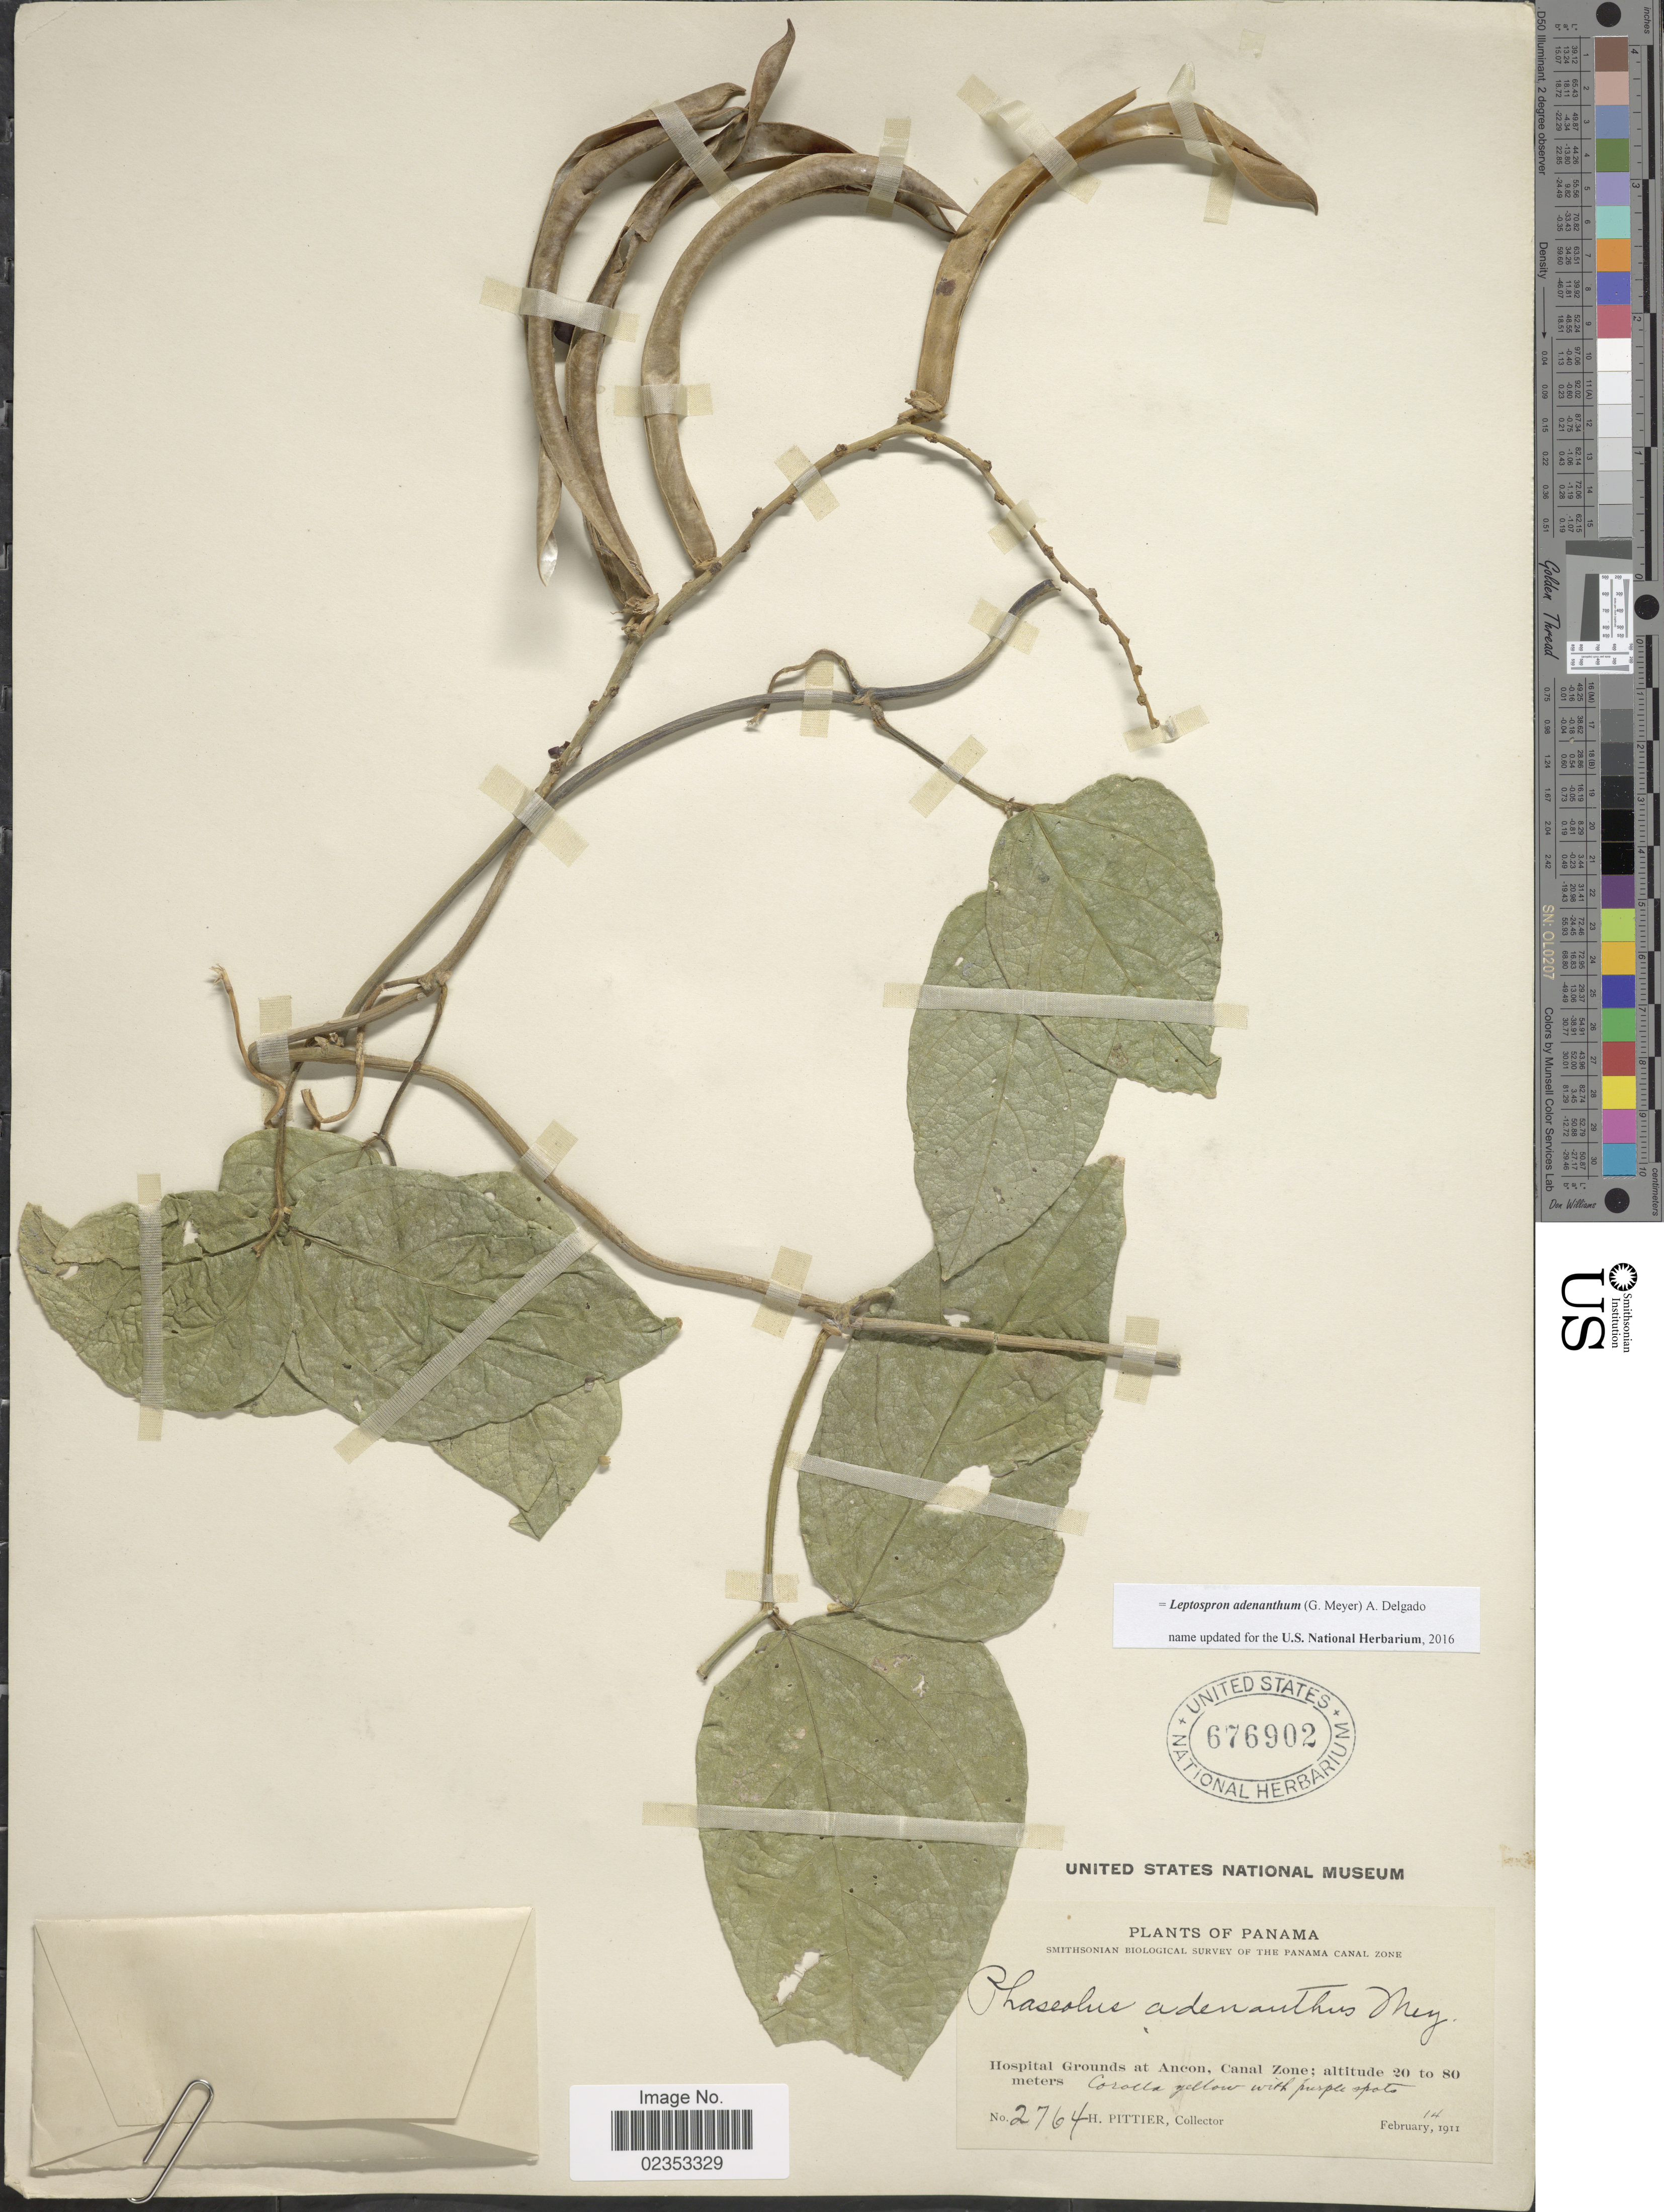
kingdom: Plantae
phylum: Tracheophyta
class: Magnoliopsida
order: Fabales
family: Fabaceae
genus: Leptospron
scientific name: Leptospron adenanthum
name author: (G. Mey.) A. Delgado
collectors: H. F. Pittier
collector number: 276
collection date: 1911-02-14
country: Panama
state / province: Colón / Panamá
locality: Panama Canal Zone, Hospital Grounds at Ancon.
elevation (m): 20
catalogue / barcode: US 676902